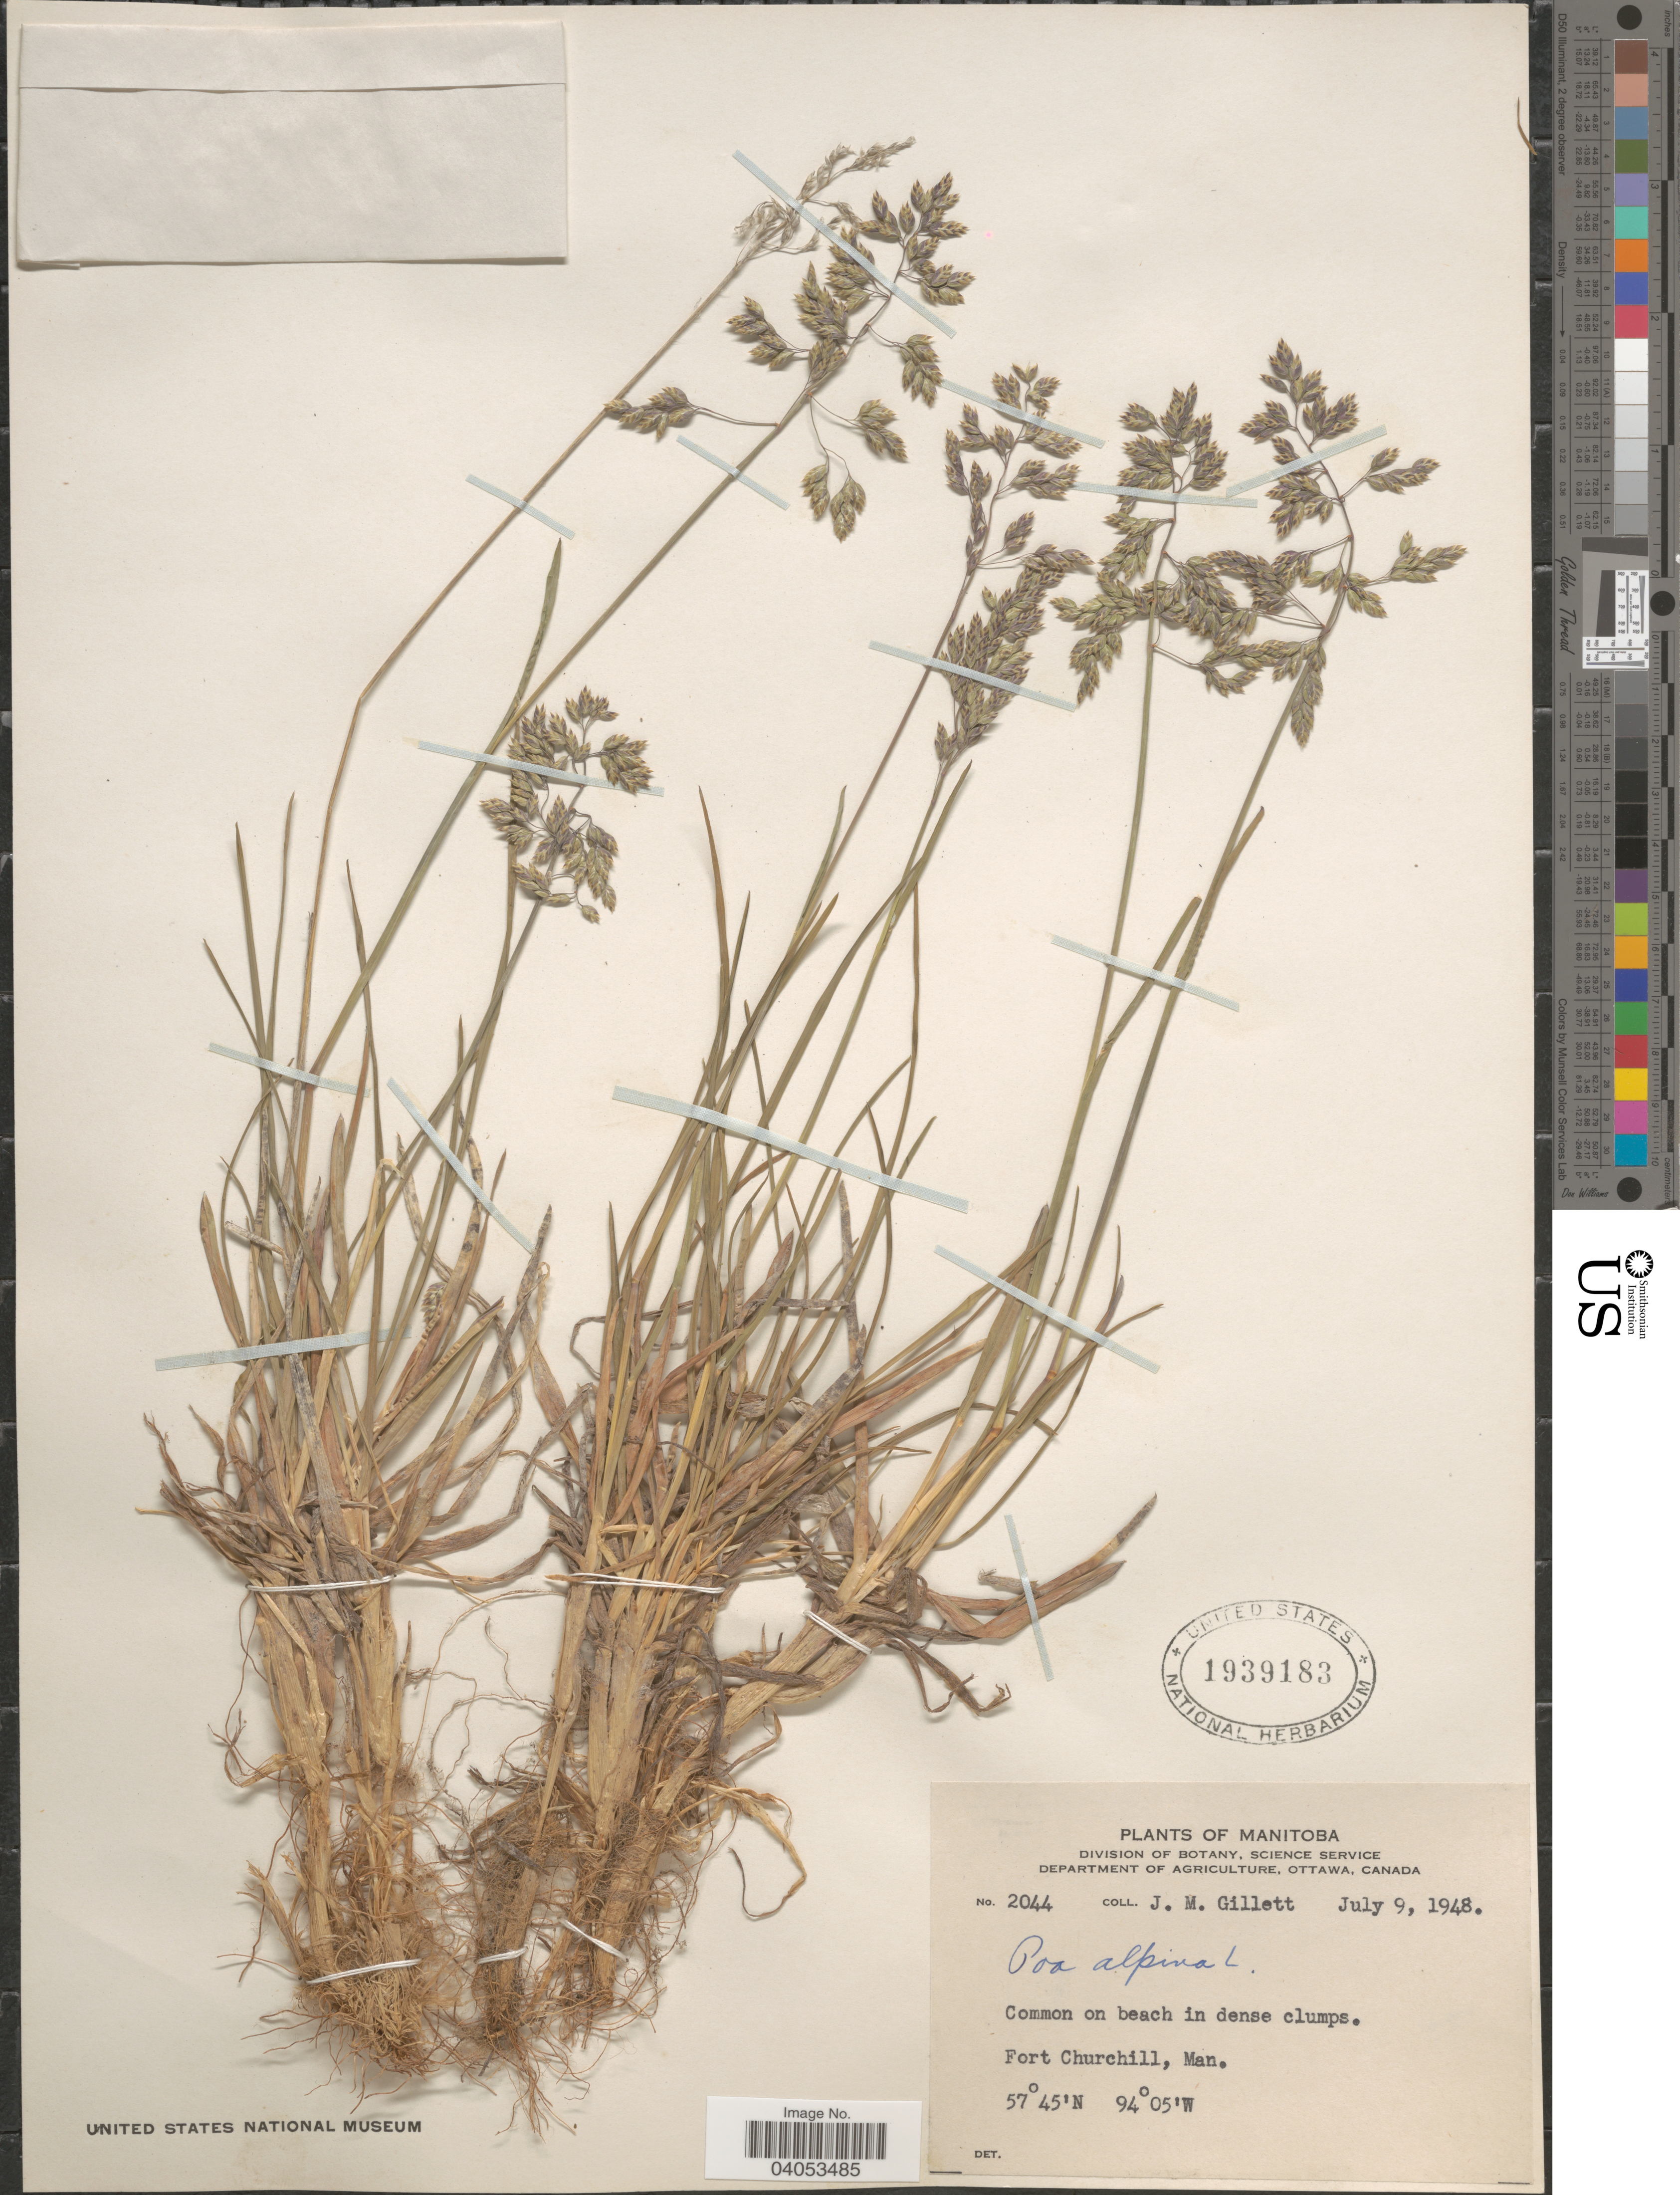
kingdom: Plantae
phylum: Tracheophyta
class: Liliopsida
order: Poales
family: Poaceae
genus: Poa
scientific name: Poa alpina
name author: L.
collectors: J. M. Gillett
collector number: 2044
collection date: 1948-07-09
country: Canada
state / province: Manitoba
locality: Fort Churchill.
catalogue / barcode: US 1939183